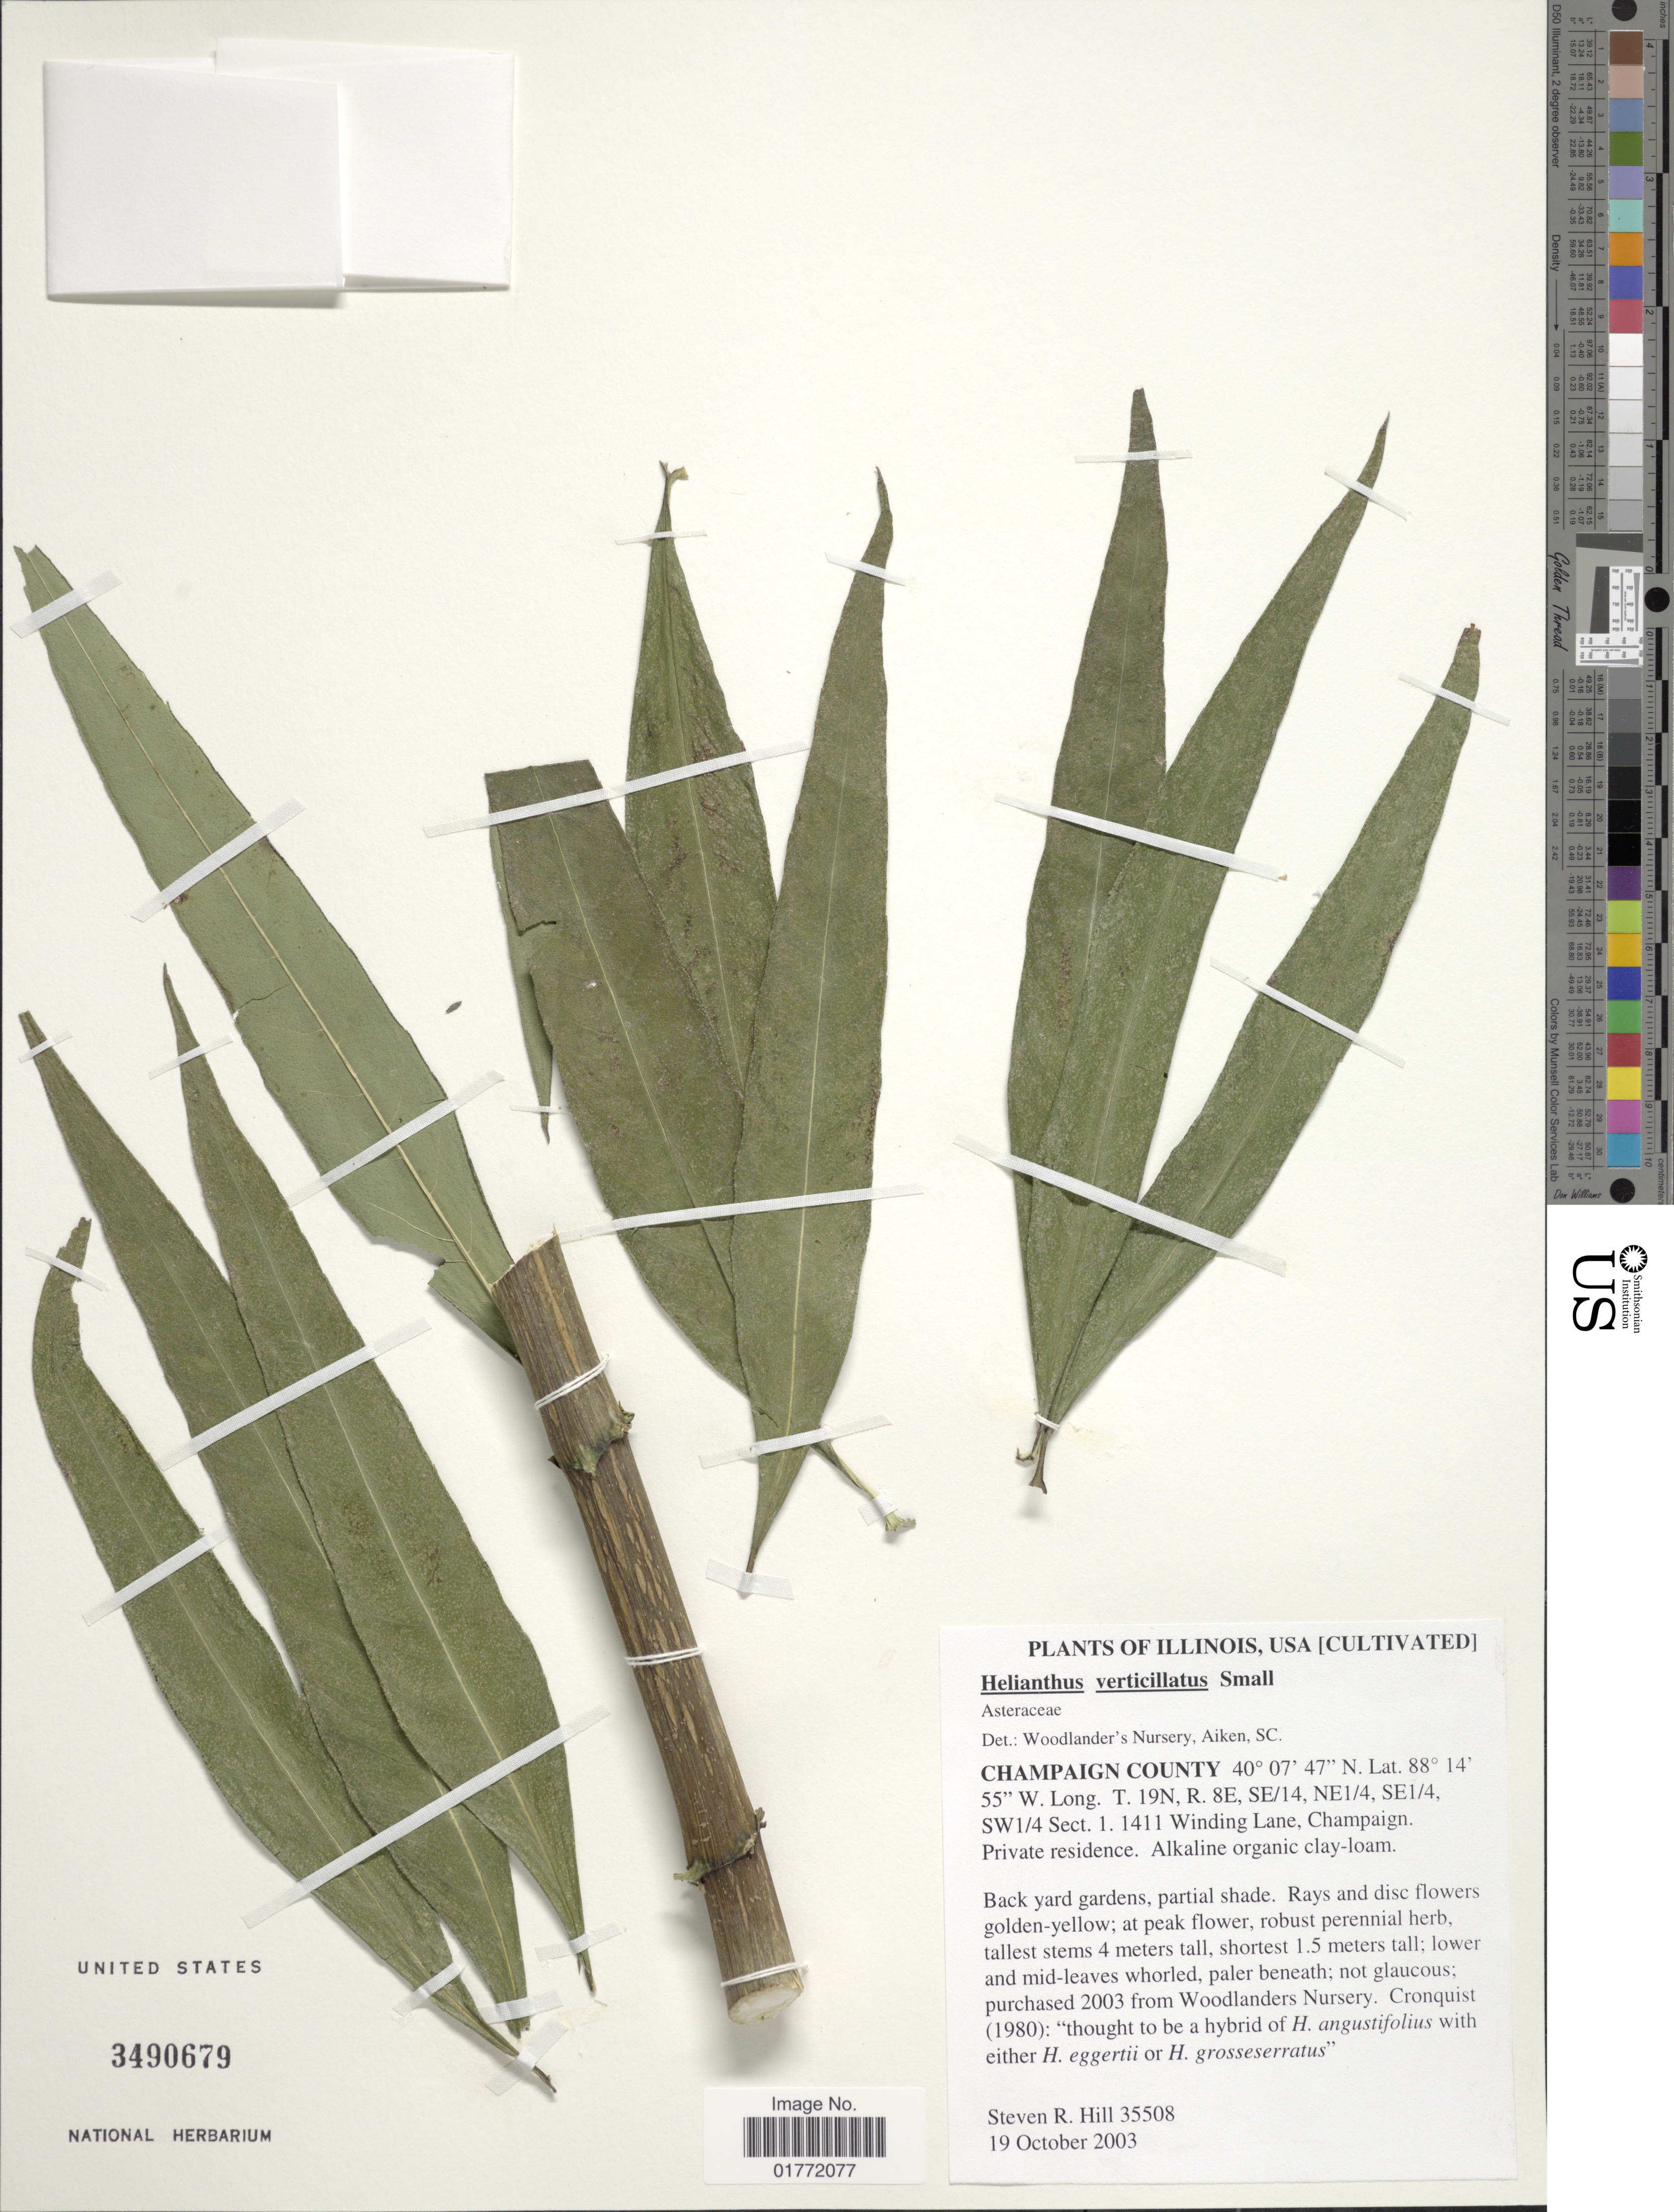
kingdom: Plantae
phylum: Tracheophyta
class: Magnoliopsida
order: Asterales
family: Asteraceae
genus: Helianthus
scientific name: Helianthus verticillatus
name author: Small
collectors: S. R. Hill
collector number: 35508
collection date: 2003-10-19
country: United States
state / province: Illinois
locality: Champaign County, T19N, R8E,SE/14, NE1/4, SW1/4 Sect, 1.1411 Winding Lane, Champaign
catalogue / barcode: US 3490679